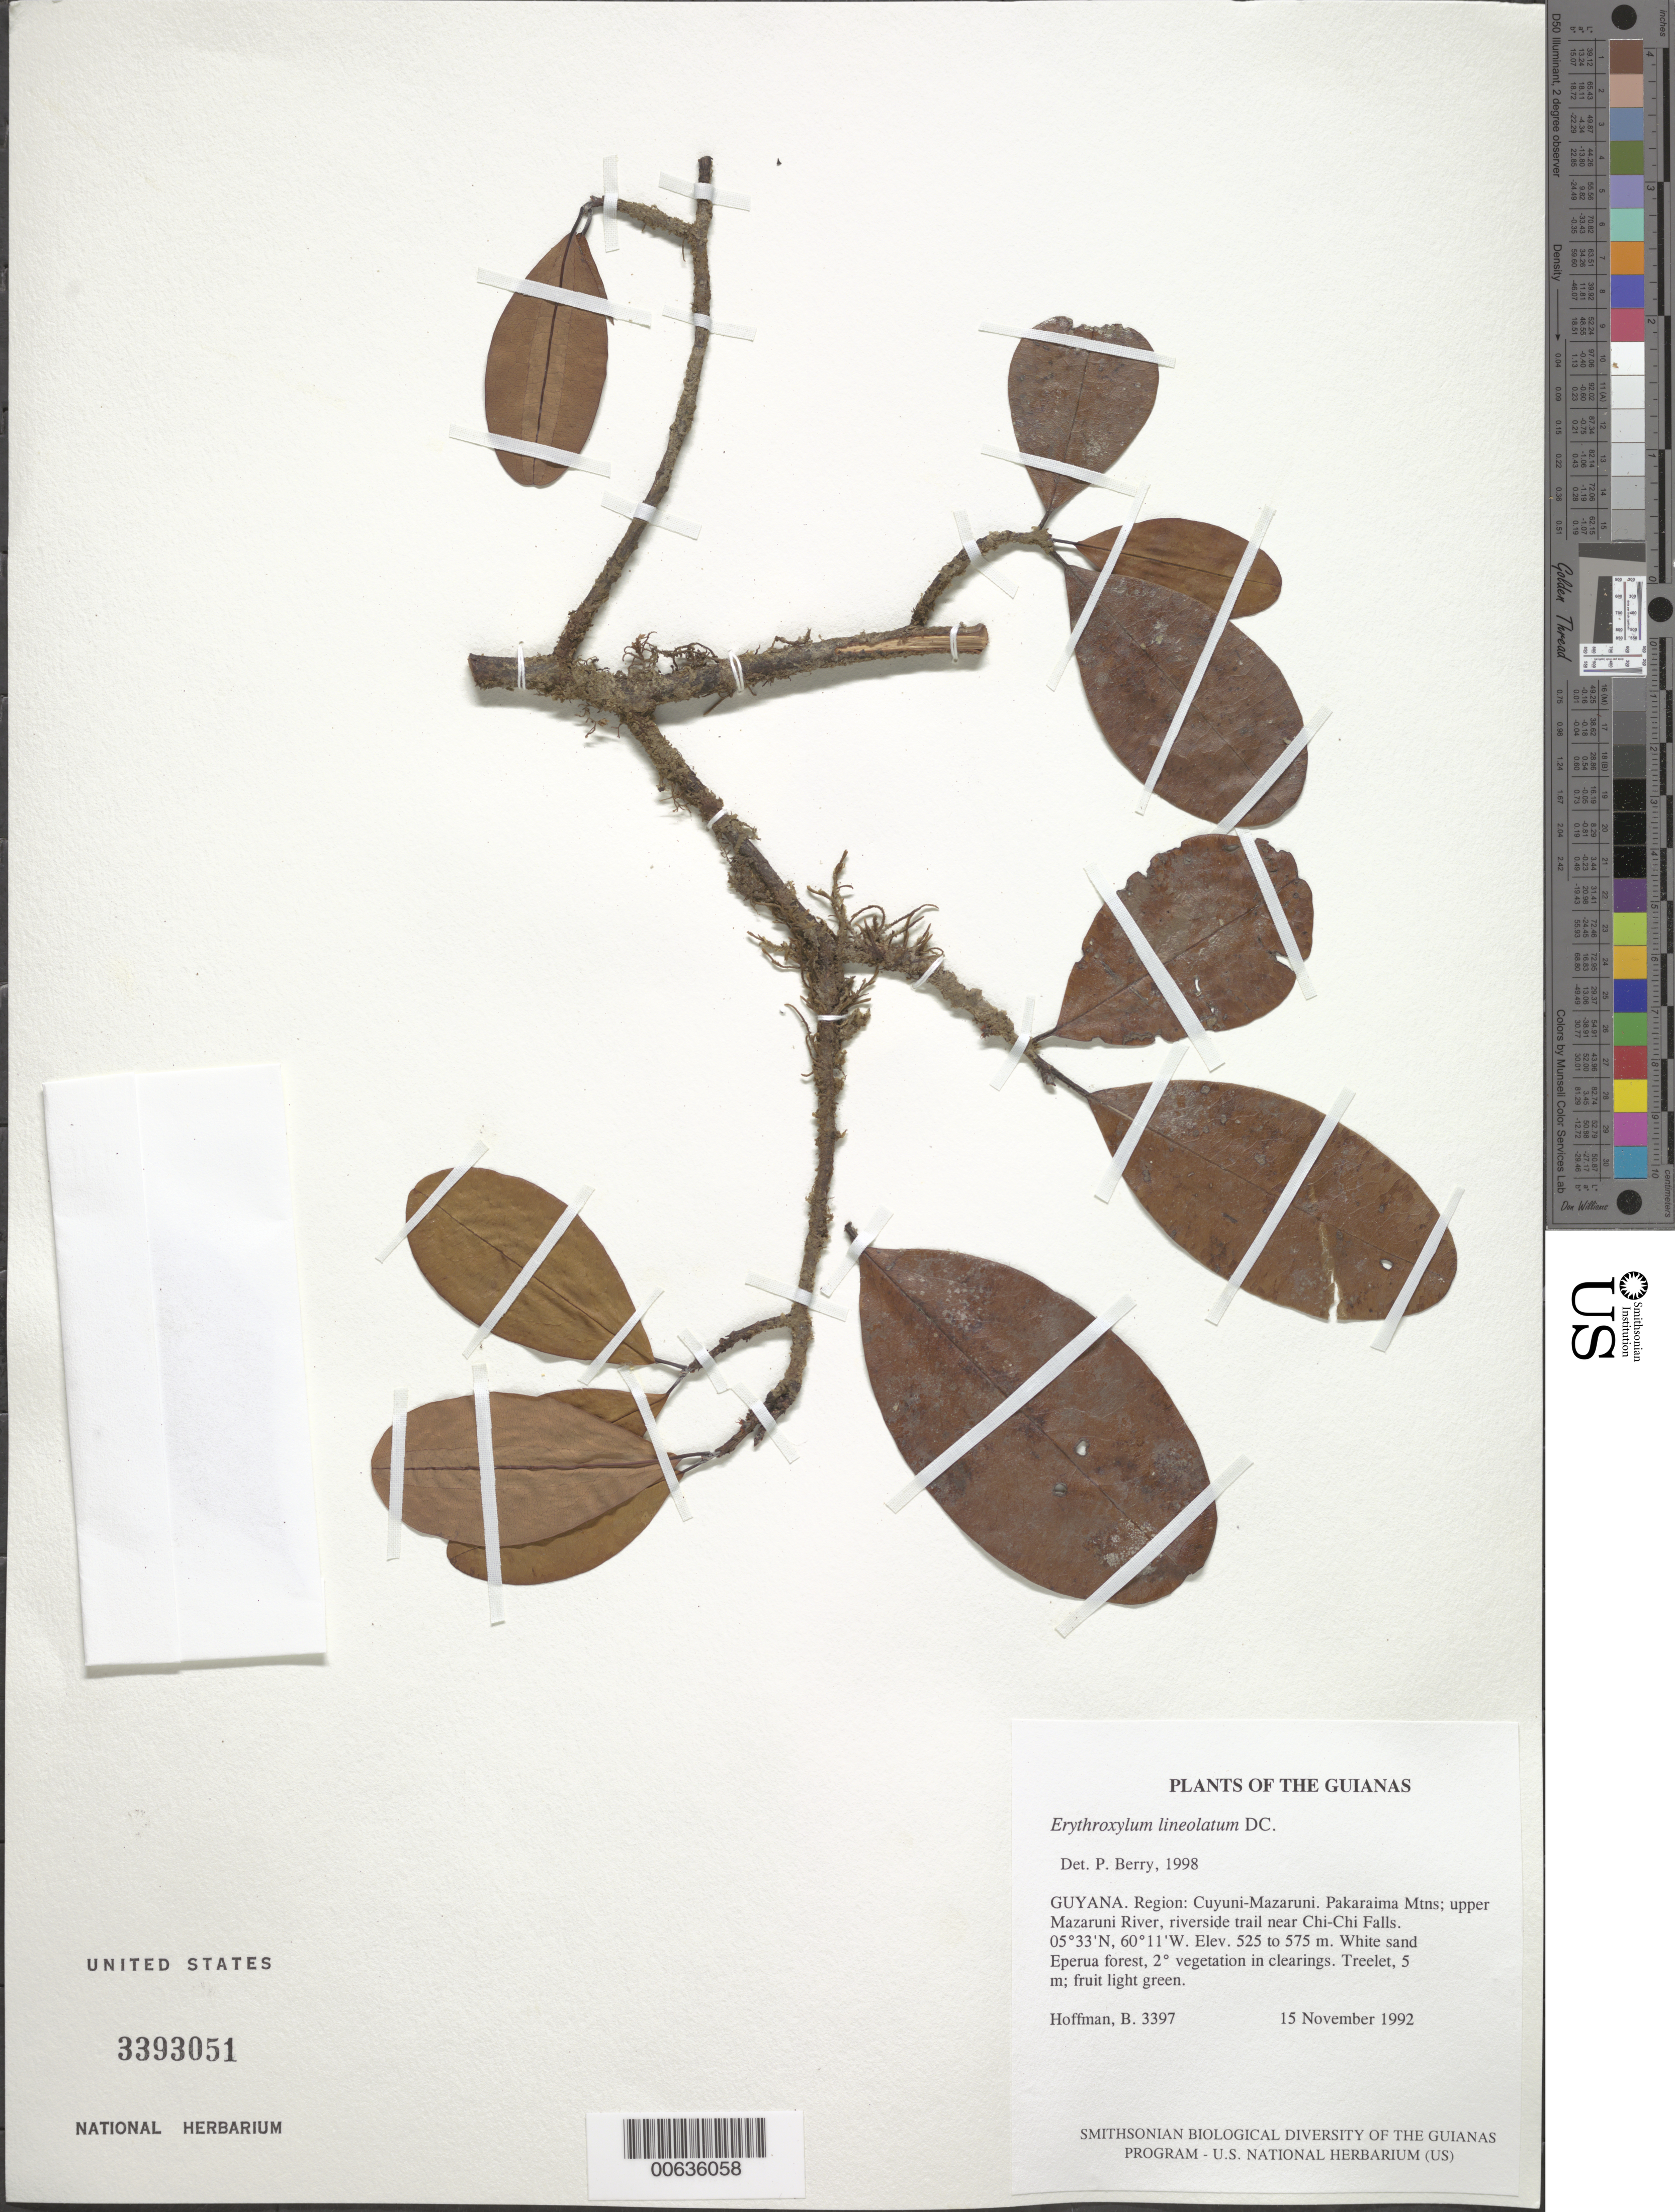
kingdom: Plantae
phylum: Tracheophyta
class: Magnoliopsida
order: Malpighiales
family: Erythroxylaceae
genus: Erythroxylum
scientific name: Erythroxylum lineolatum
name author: DC.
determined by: Berry, P. E., (WIS), University of Wisconsin - Madison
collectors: B. Hoffman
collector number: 3397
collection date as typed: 15 November 1992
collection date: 1992-11-15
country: Guyana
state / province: Cuyuni-Mazaruni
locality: Pakaraima Mountains; upper Mazaruni River, riverside trail near Chi-Chi Falls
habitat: White sand Eperua forest, secondary vegetation in clearings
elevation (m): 525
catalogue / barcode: US 3393051